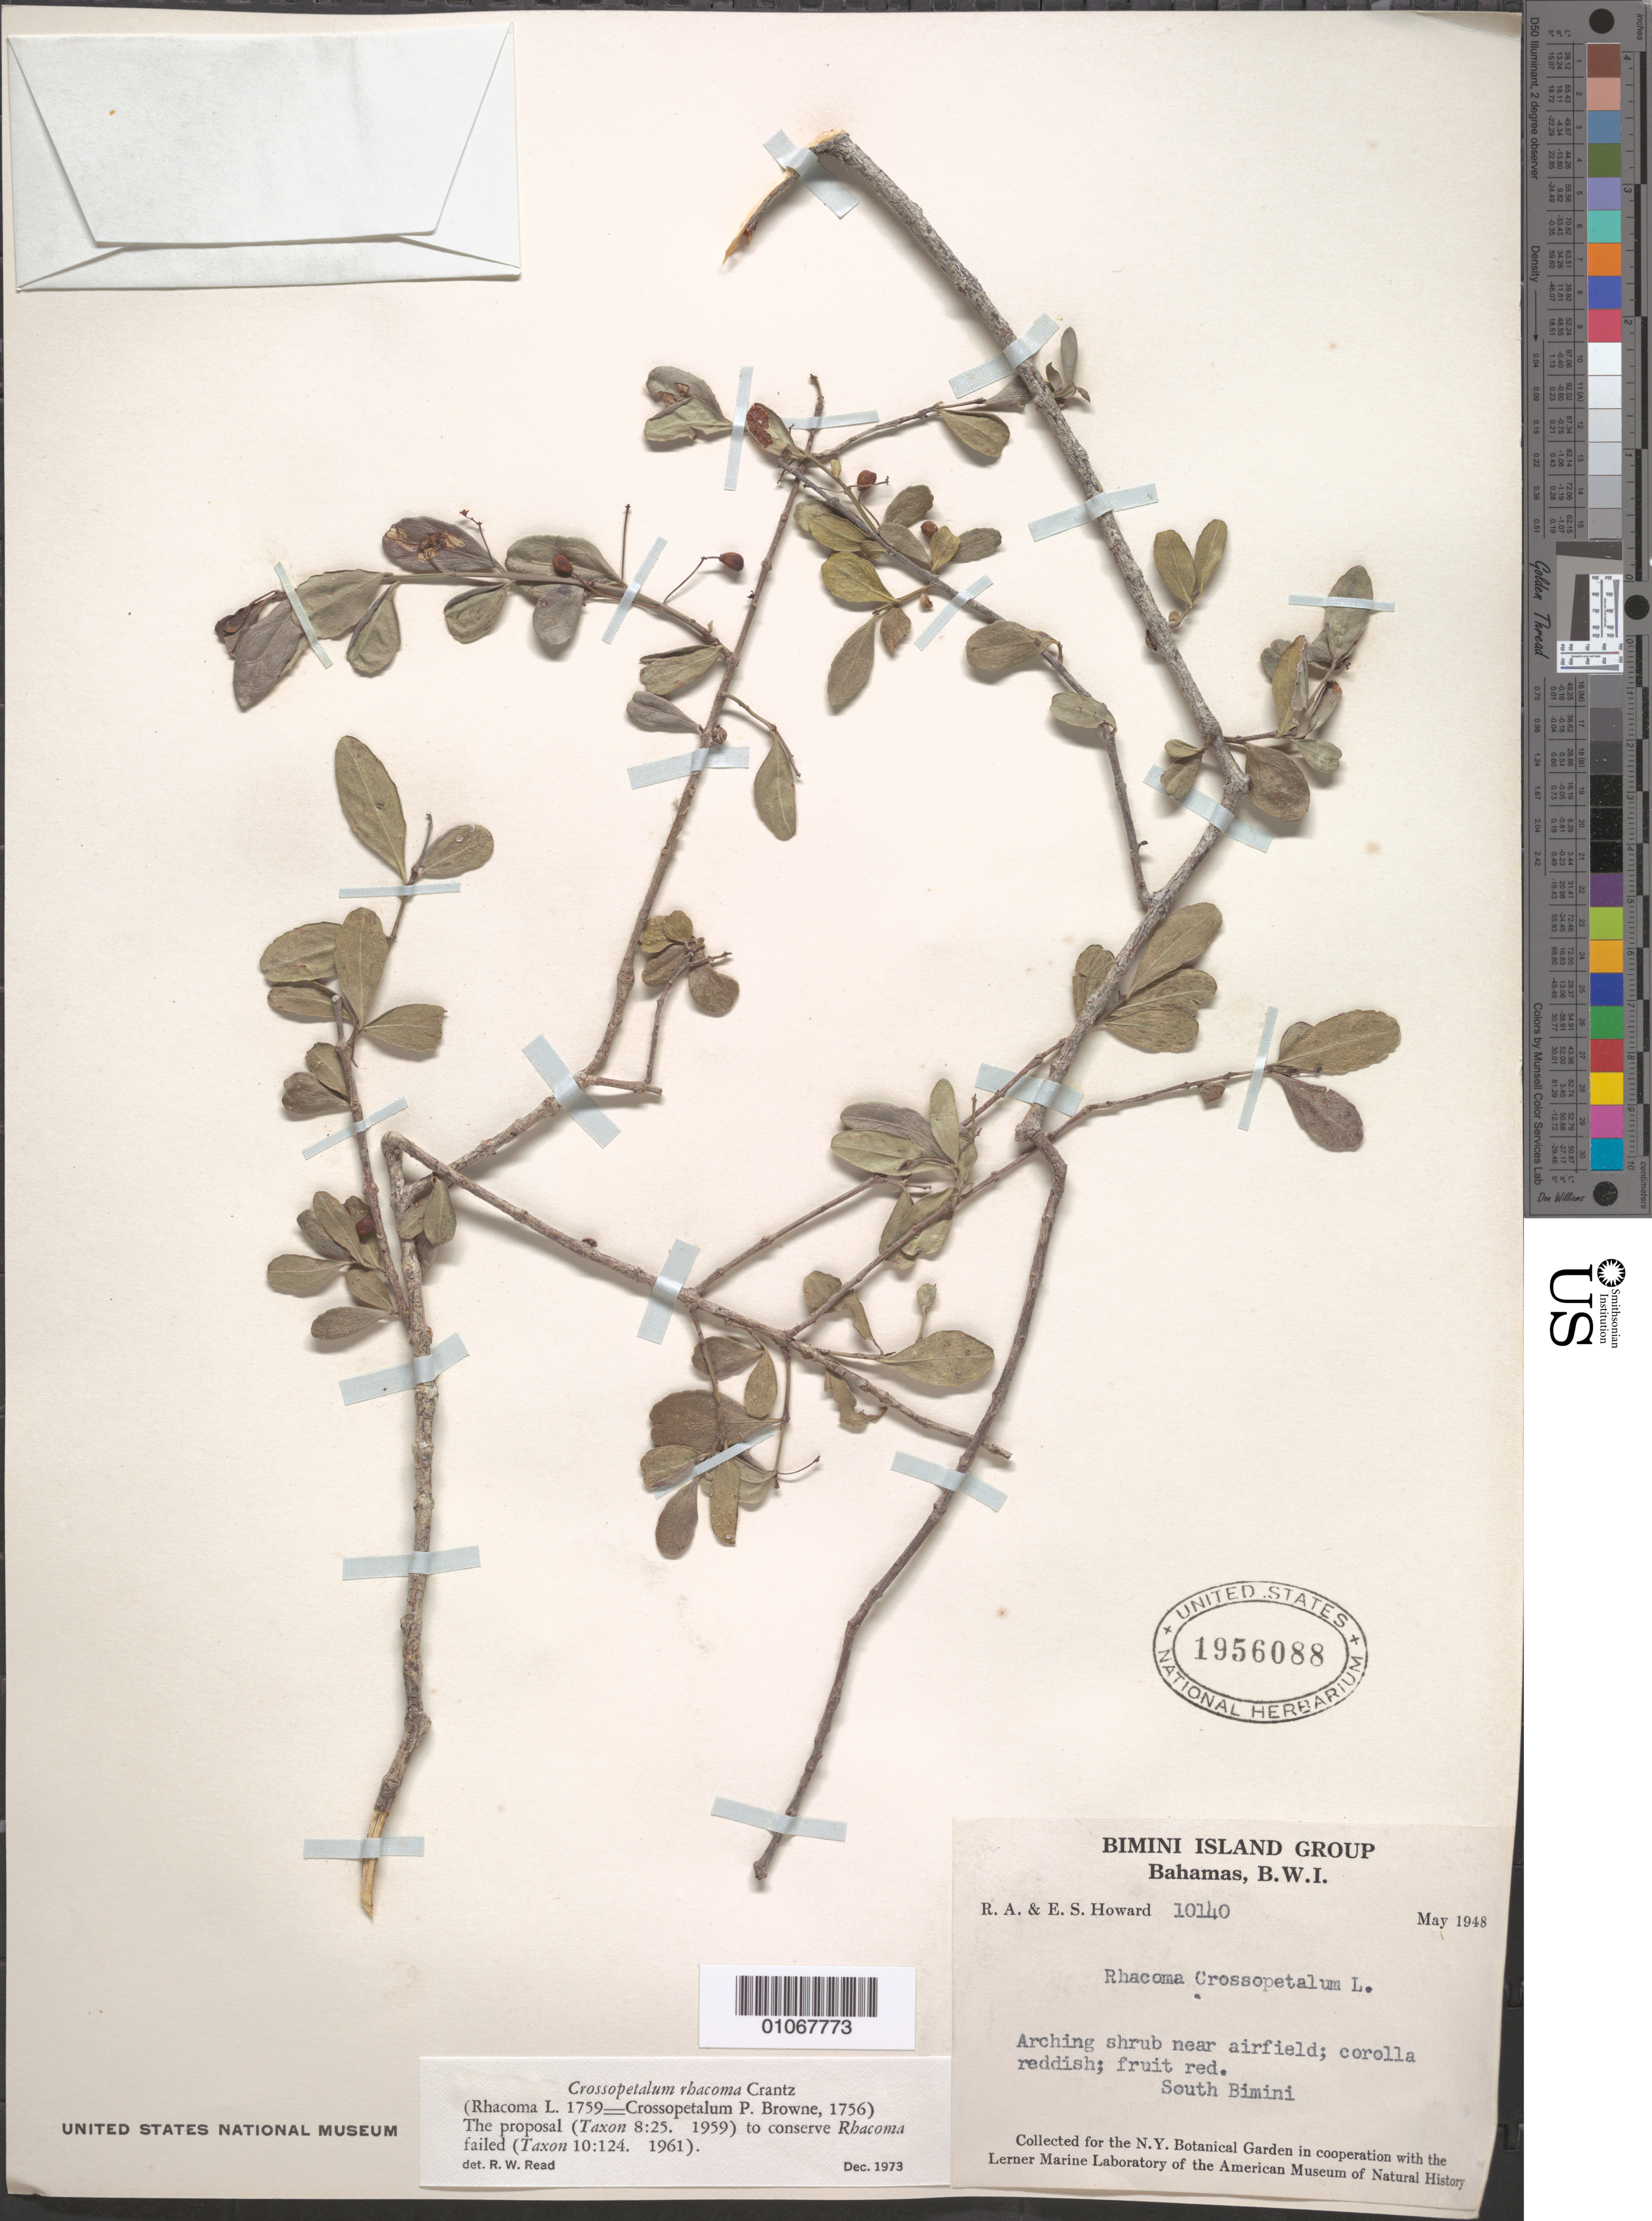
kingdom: Plantae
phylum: Tracheophyta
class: Magnoliopsida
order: Celastrales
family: Celastraceae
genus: Crossopetalum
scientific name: Crossopetalum rhacoma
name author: Crantz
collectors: R. A. Howard & E. S. Howard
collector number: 10140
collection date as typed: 01 May 1948 to 31 May 1948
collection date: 1948-05-01/1948-05-31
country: Bahamas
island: Bimini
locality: South Bimini.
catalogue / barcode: US 1956088